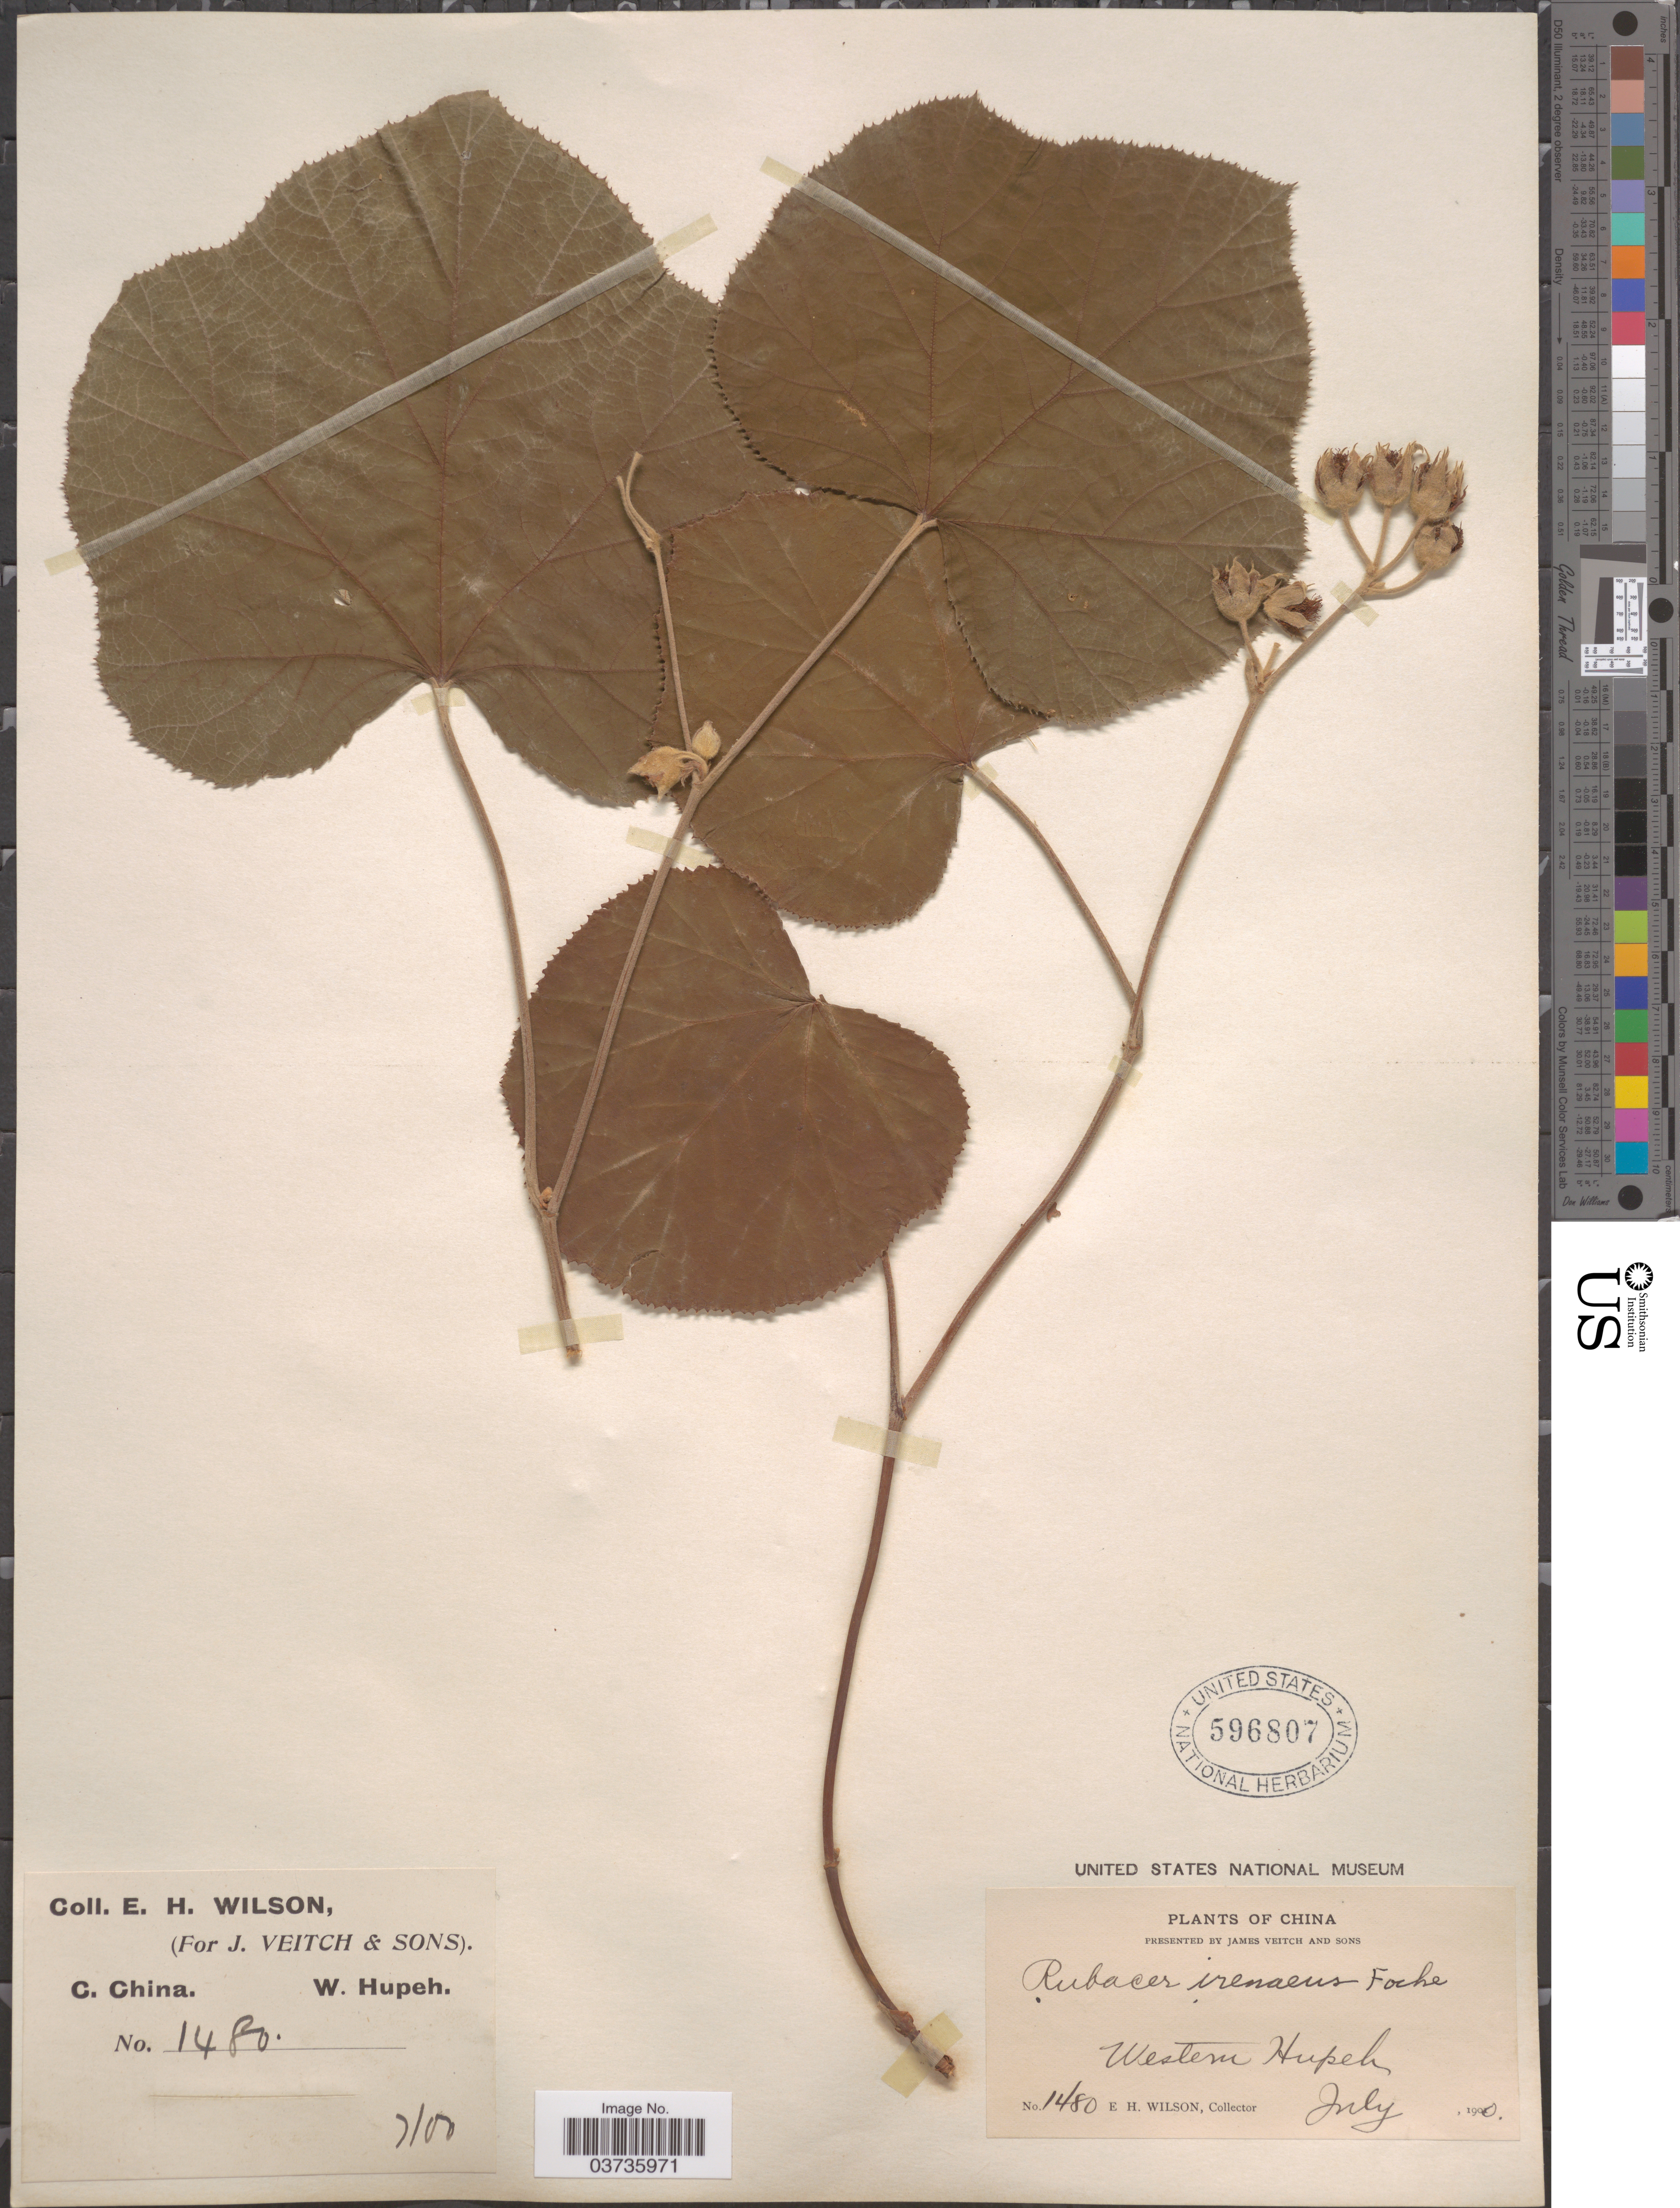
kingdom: Plantae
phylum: Tracheophyta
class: Magnoliopsida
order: Rosales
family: Rosaceae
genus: Rubus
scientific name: Rubus irenaeus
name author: Focke in Diels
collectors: E. Wilson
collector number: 1480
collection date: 1900-07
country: China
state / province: Hubei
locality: C. China. Western Hupeh.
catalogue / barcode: US 596807